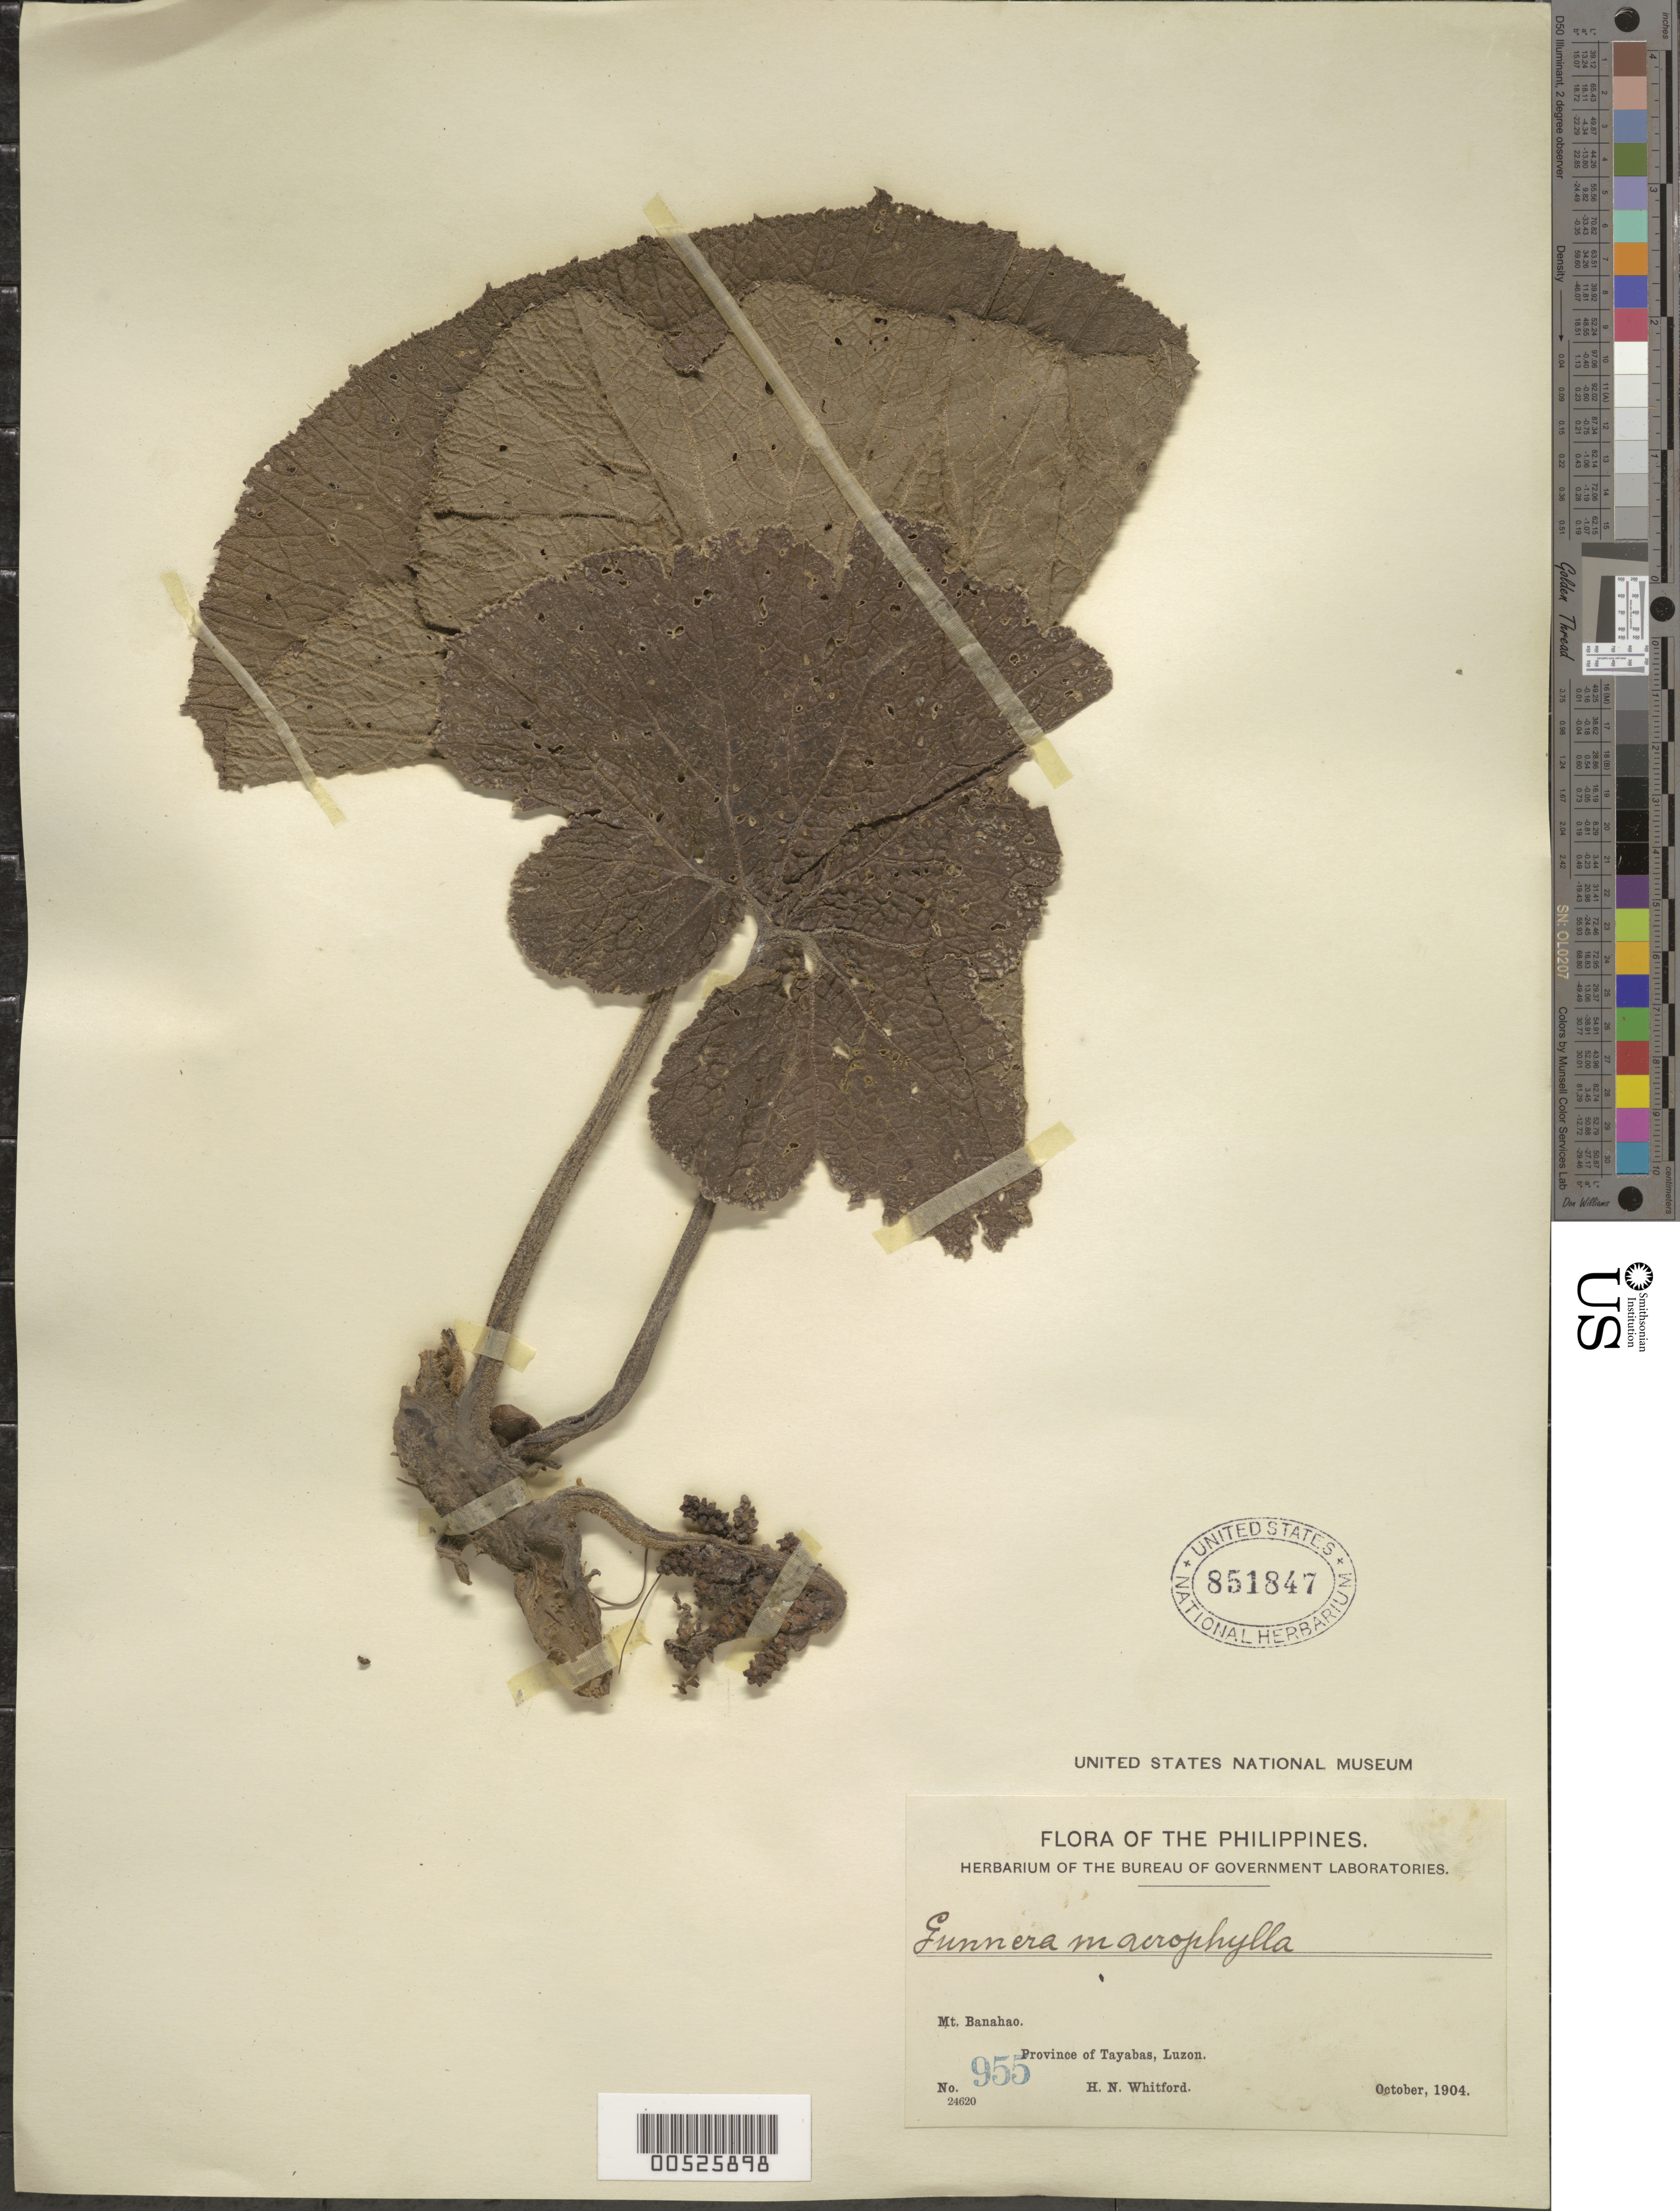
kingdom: Plantae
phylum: Tracheophyta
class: Magnoliopsida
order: Gunnerales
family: Gunneraceae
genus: Gunnera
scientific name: Gunnera macrophylla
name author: Blume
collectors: H. N. Whitford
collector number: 955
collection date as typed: Oct 1904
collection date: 1904-10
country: Philippines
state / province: Calabarzon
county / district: Quezon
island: Luzon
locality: Mt. Banahao, Tayabas Province [= Quezon Province]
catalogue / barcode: US 851847